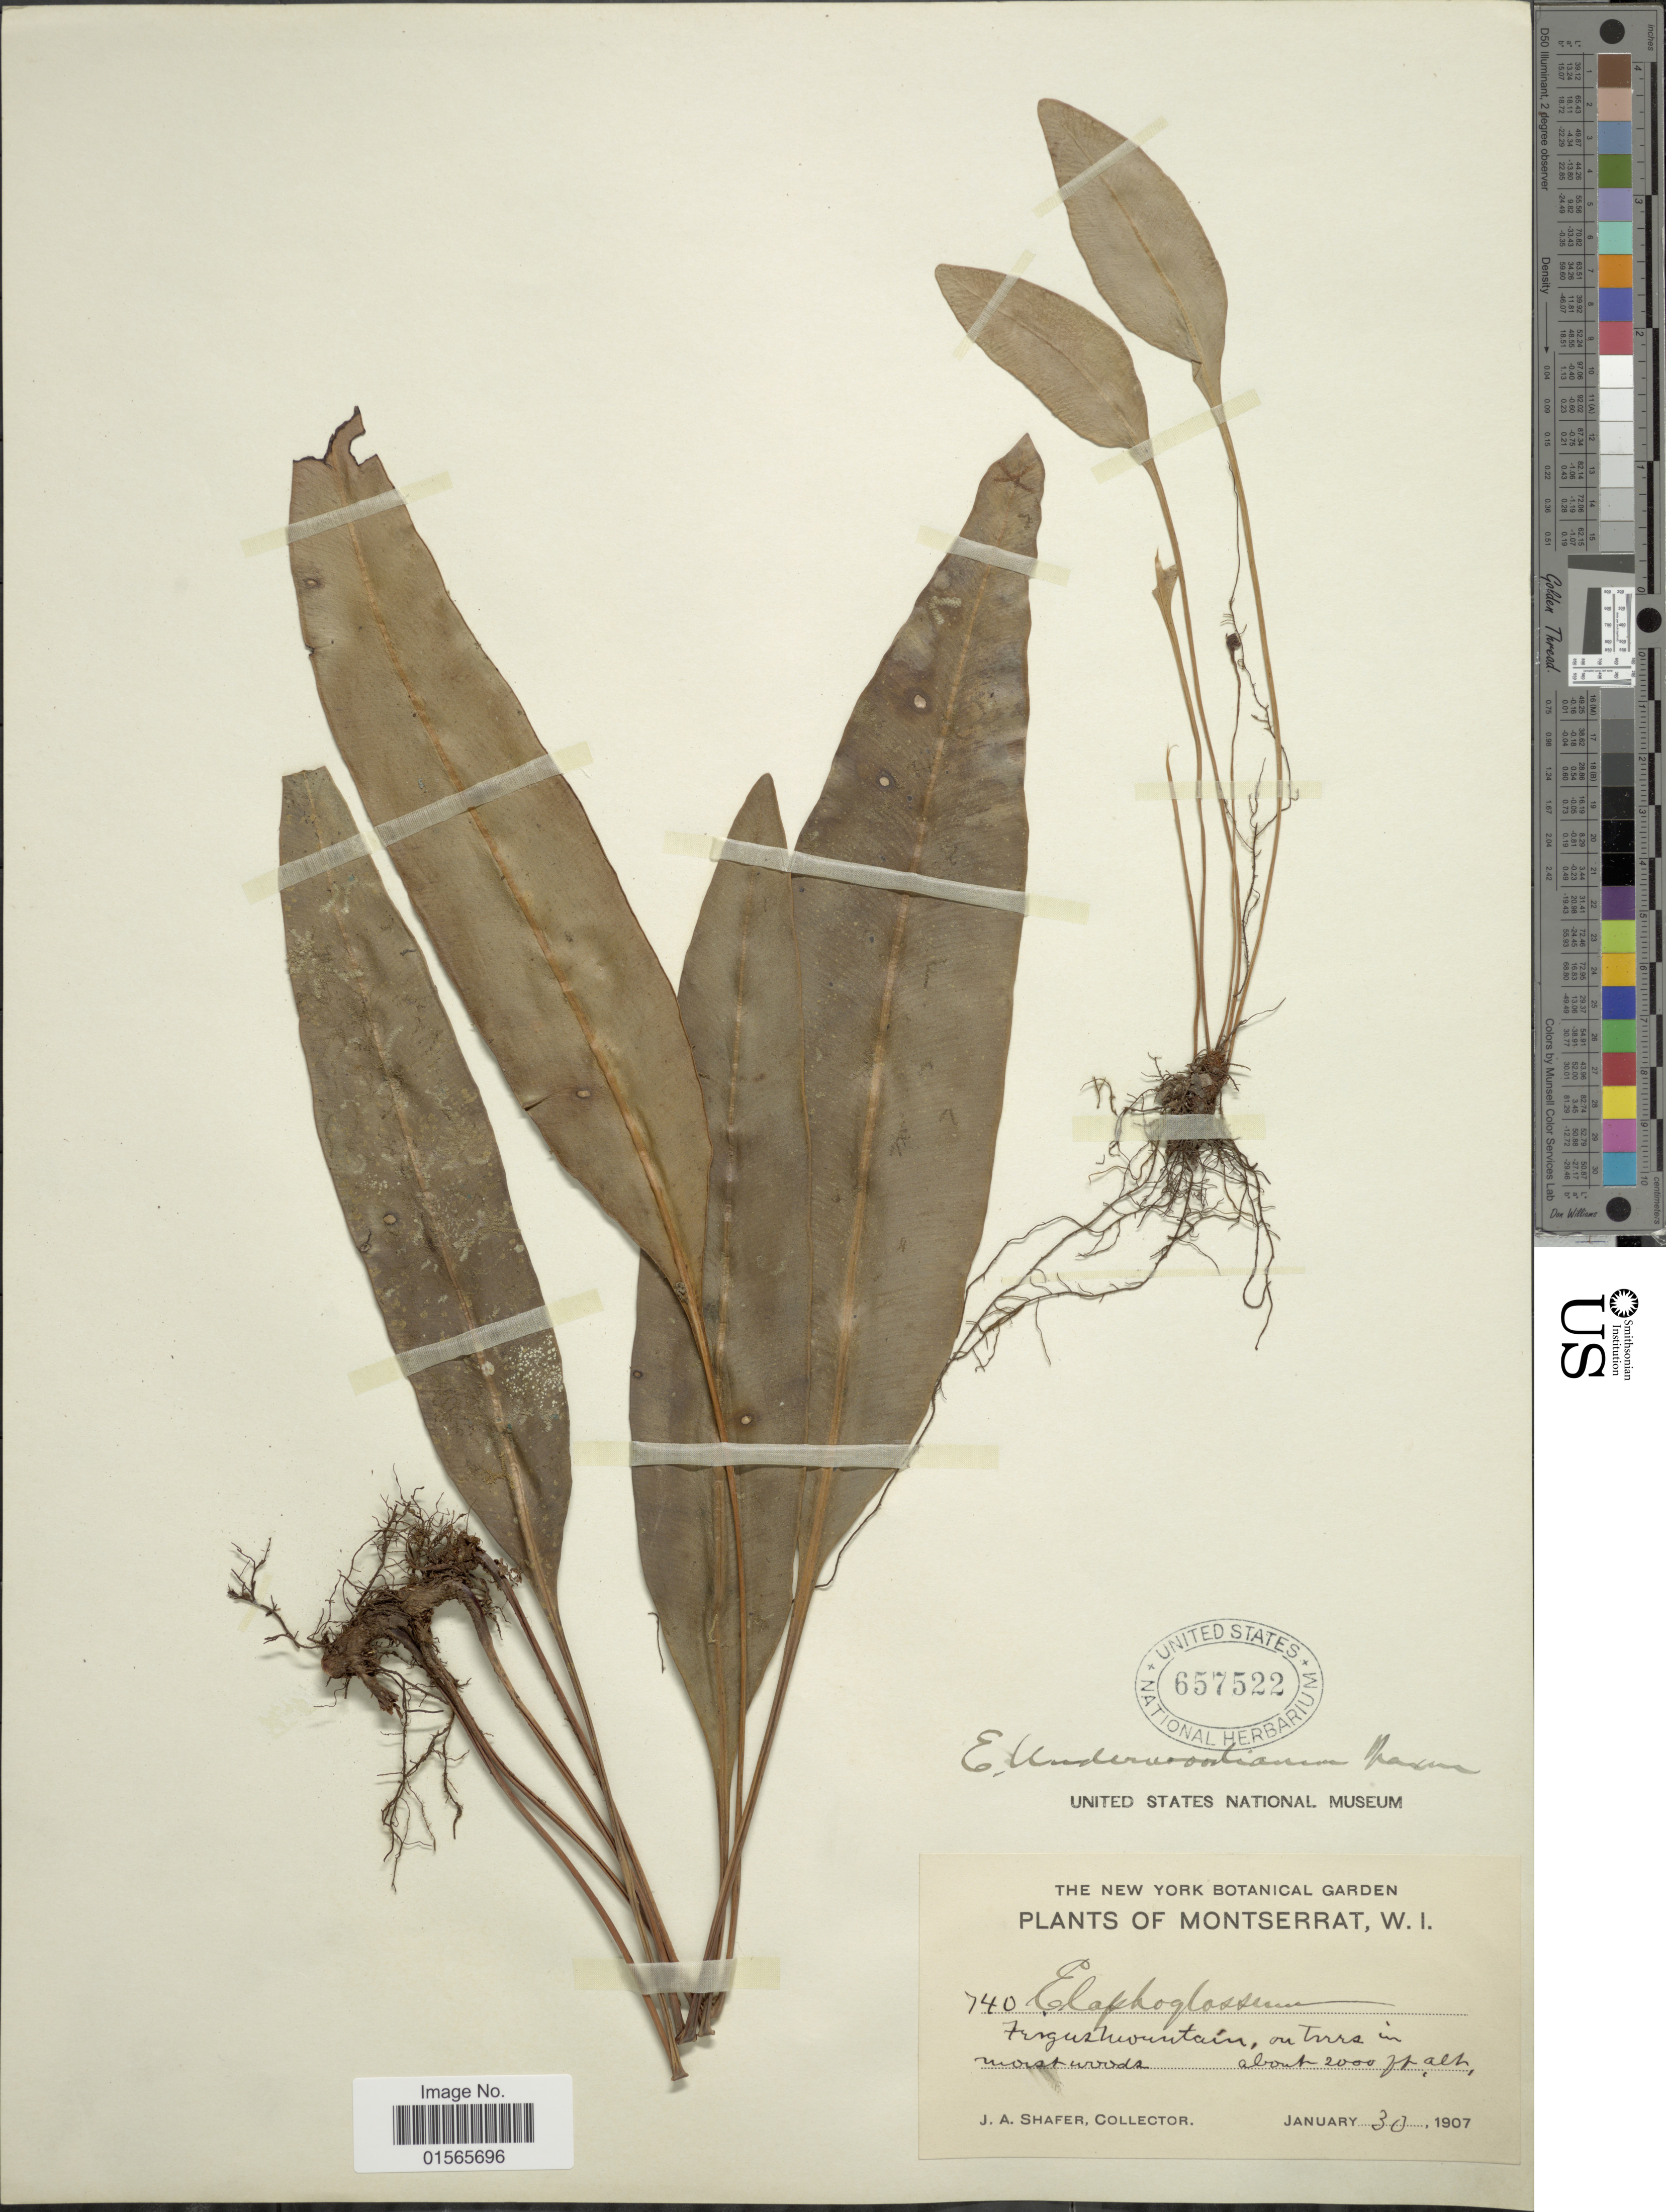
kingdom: Plantae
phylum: Tracheophyta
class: Polypodiopsida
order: Polypodiales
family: Dryopteridaceae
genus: Elaphoglossum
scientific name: Elaphoglossum martinicense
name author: (Desv.) T. Moore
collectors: J. A. Shafer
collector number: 740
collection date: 1907-01-30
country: Montserrat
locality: Frigus mountain, on [illegible text] in most woods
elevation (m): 610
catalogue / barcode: US 657522